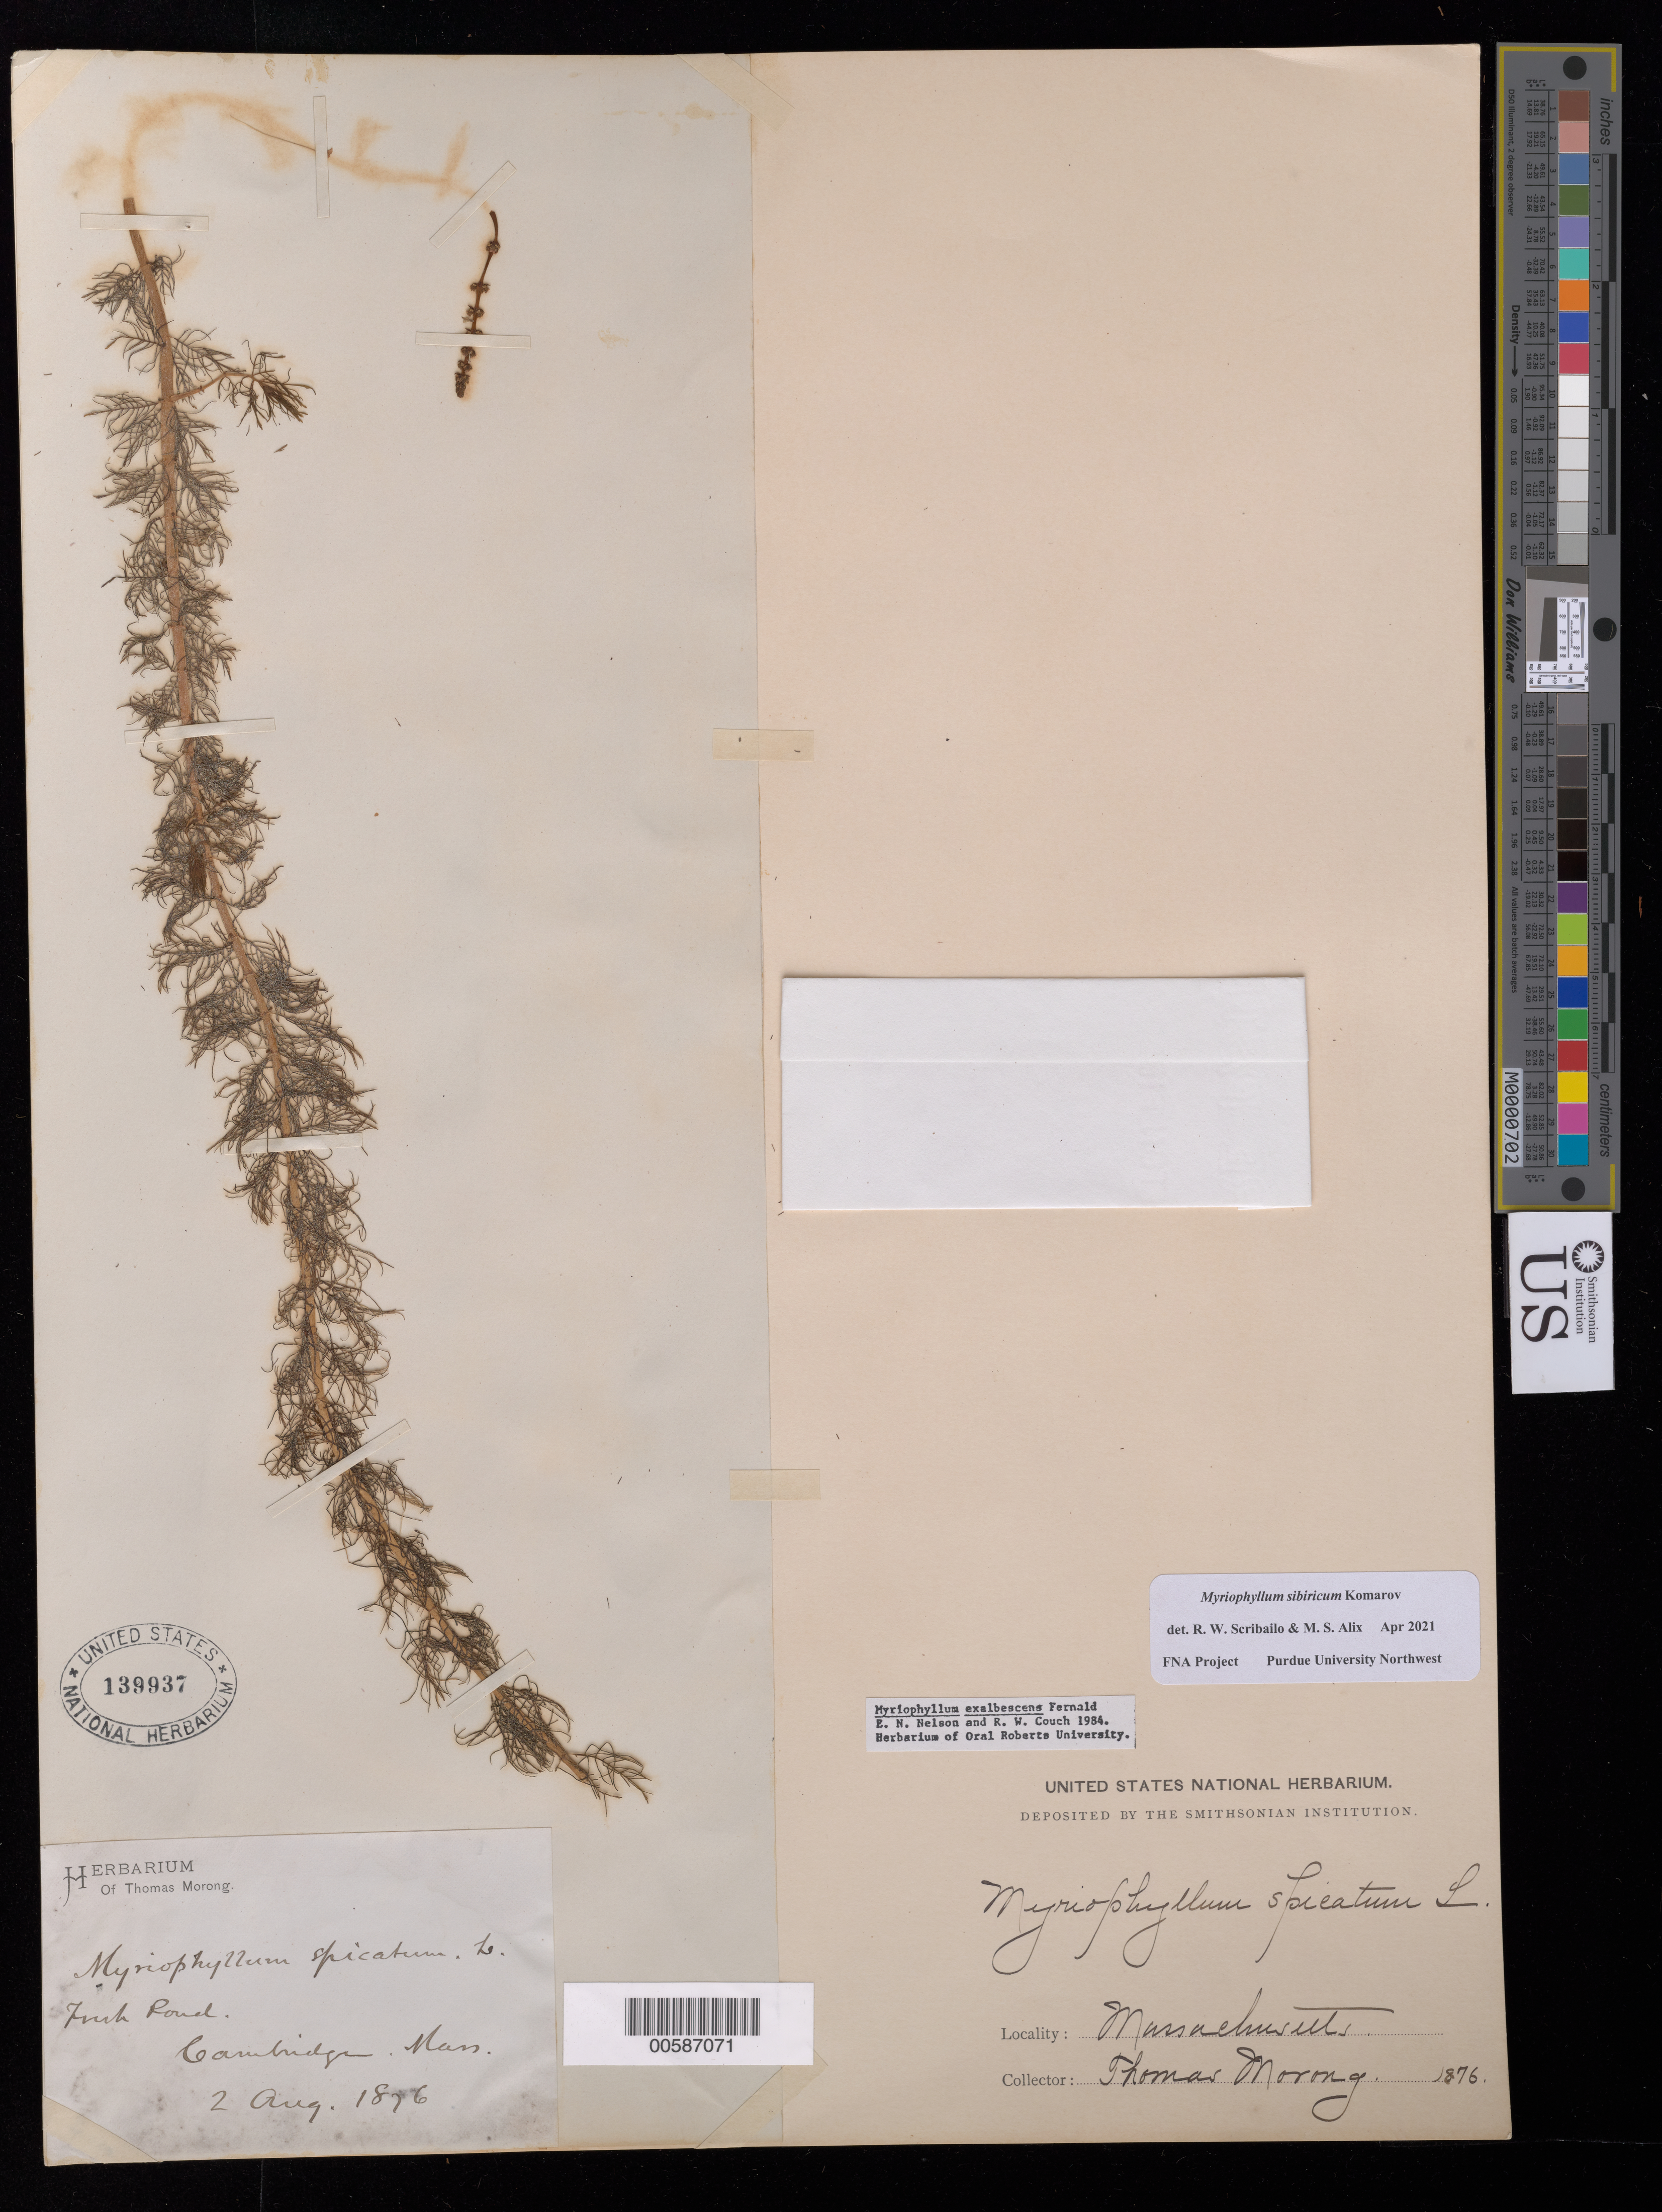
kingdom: Plantae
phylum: Tracheophyta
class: Magnoliopsida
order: Saxifragales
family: Haloragaceae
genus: Myriophyllum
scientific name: Myriophyllum sibiricum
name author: Kom.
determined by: Scribailo, R. W.; Alix, M. S.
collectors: T. Morong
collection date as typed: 02 Aug 1876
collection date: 1876-08-02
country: United States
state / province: Massachusetts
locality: Fresh Pond, Cambridge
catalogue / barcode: US 139937